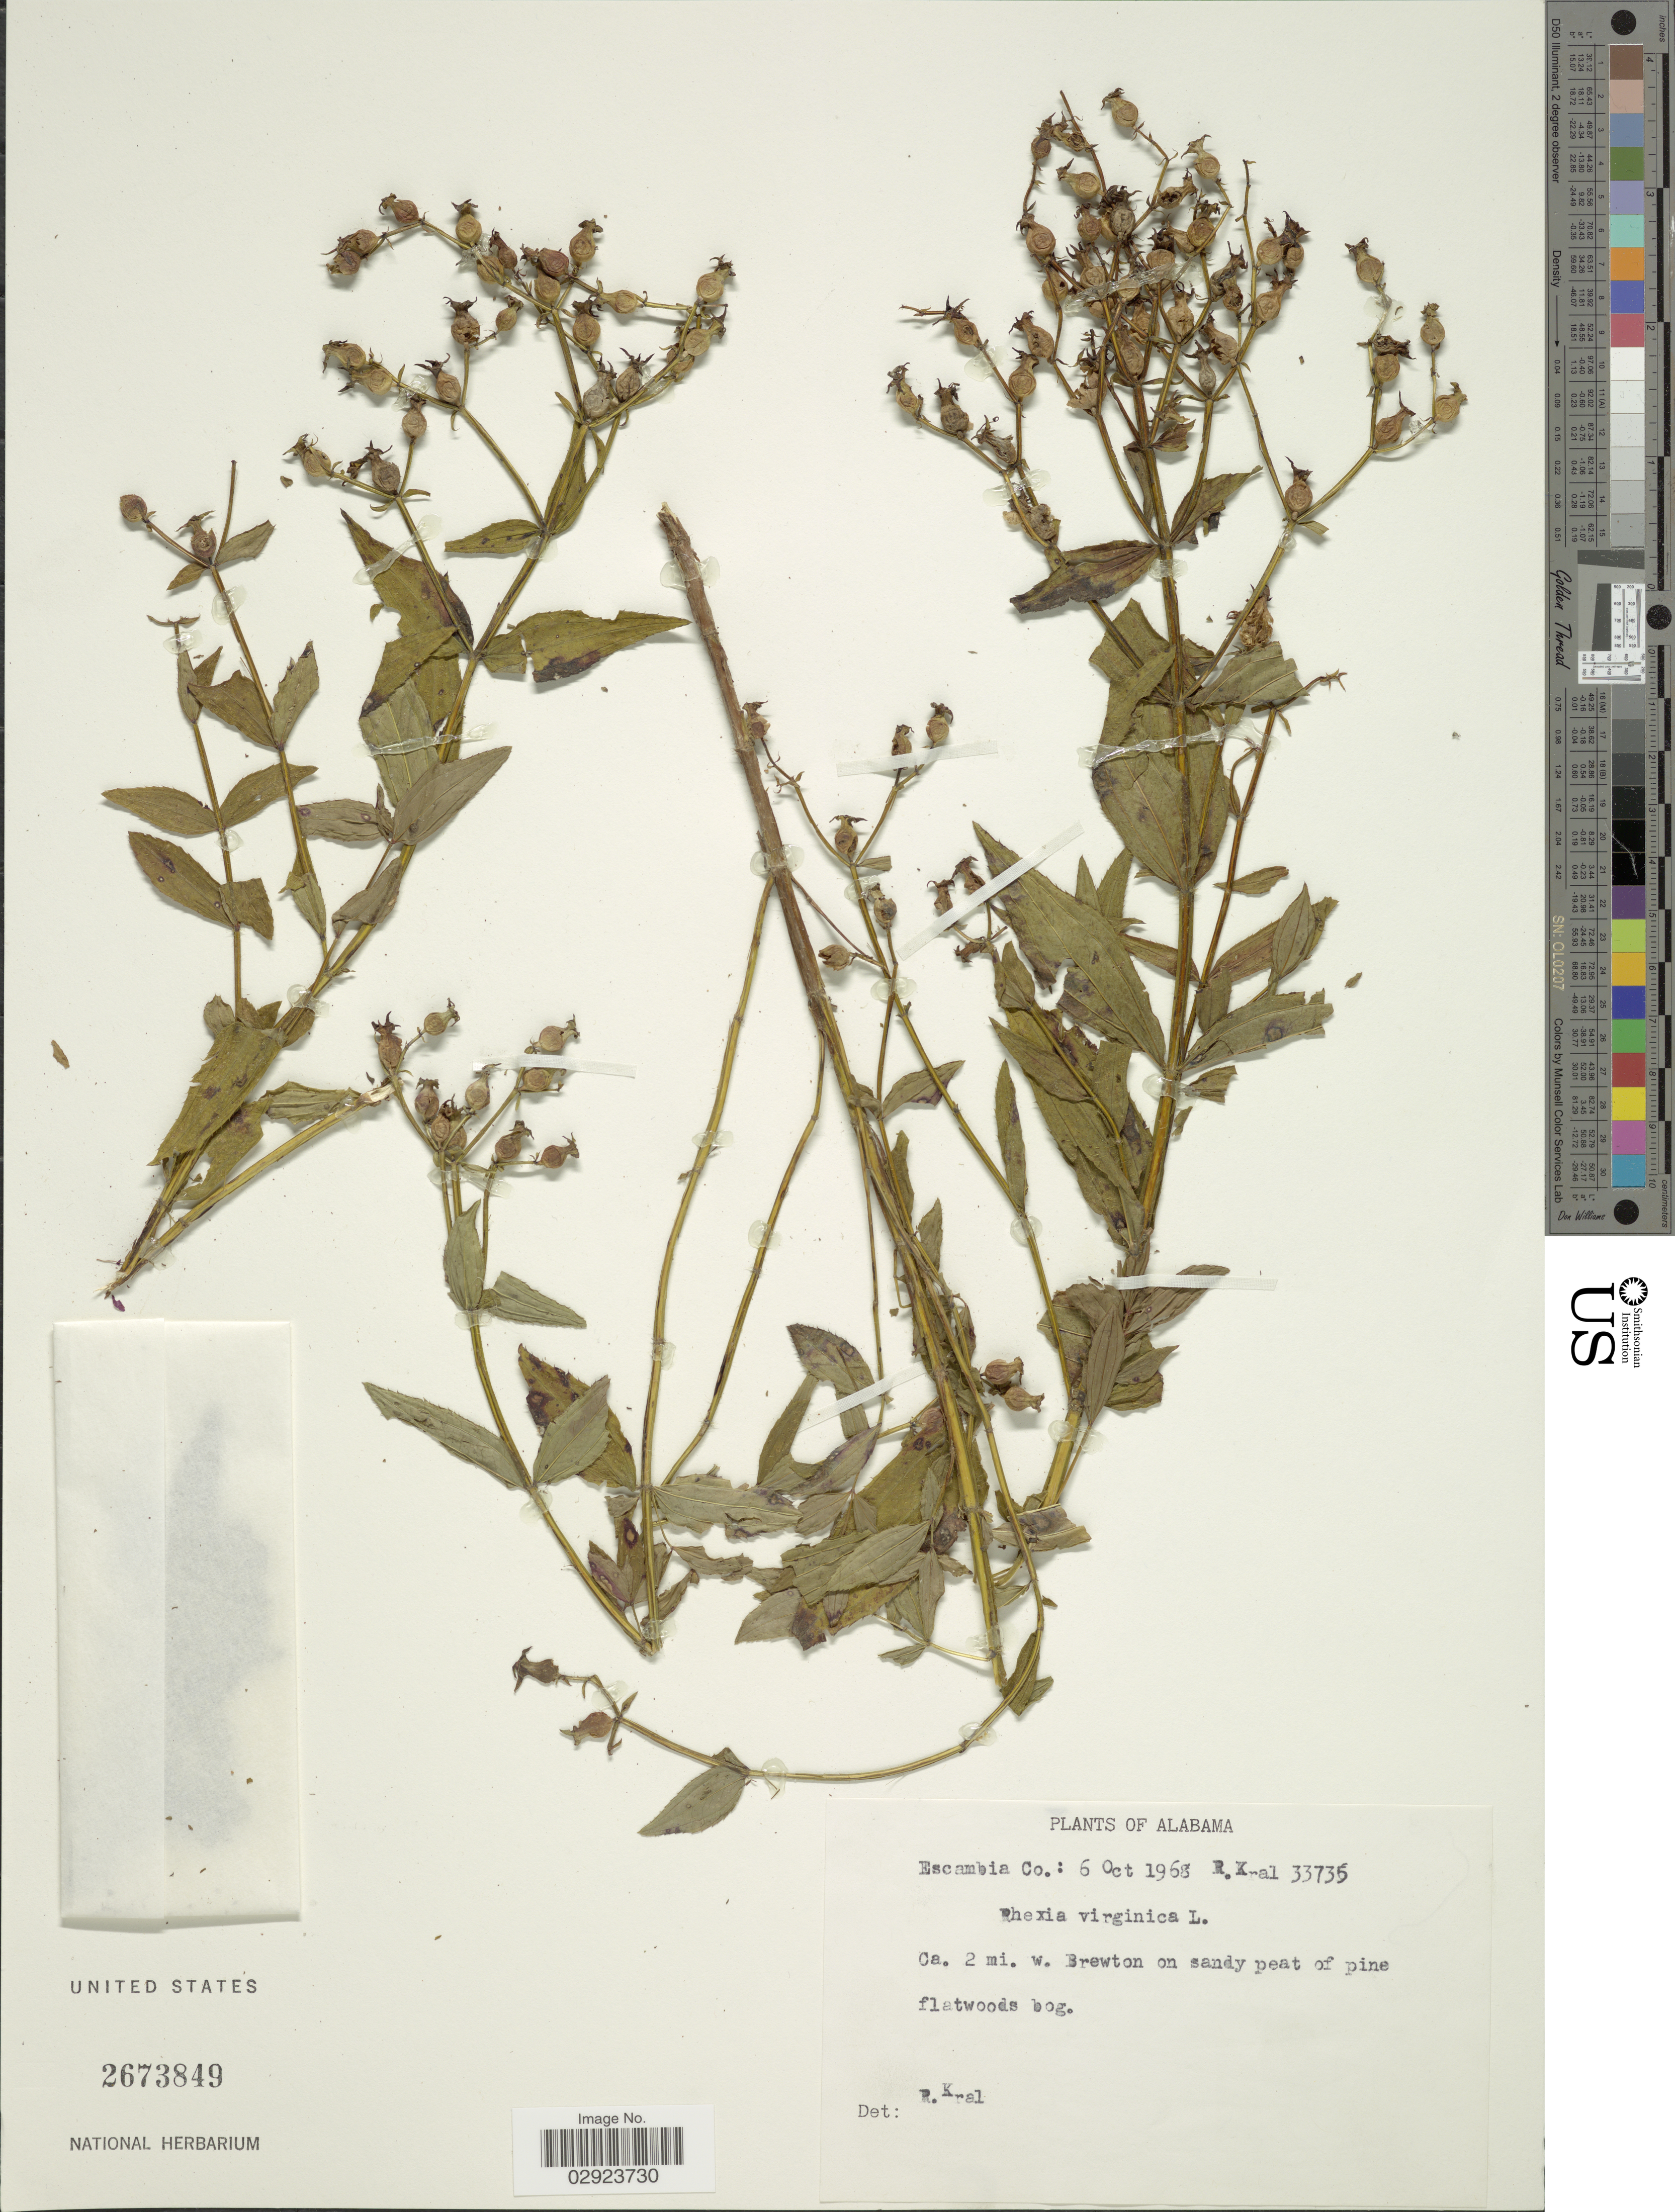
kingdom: Plantae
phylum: Tracheophyta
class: Magnoliopsida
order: Myrtales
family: Melastomataceae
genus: Rhexia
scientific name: Rhexia virginica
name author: L.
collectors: R. Kral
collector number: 33735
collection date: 1968-10-06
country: United States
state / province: Alabama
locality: Escambia Co. Ca. 2 mi. w. Brewton.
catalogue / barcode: US 2673849